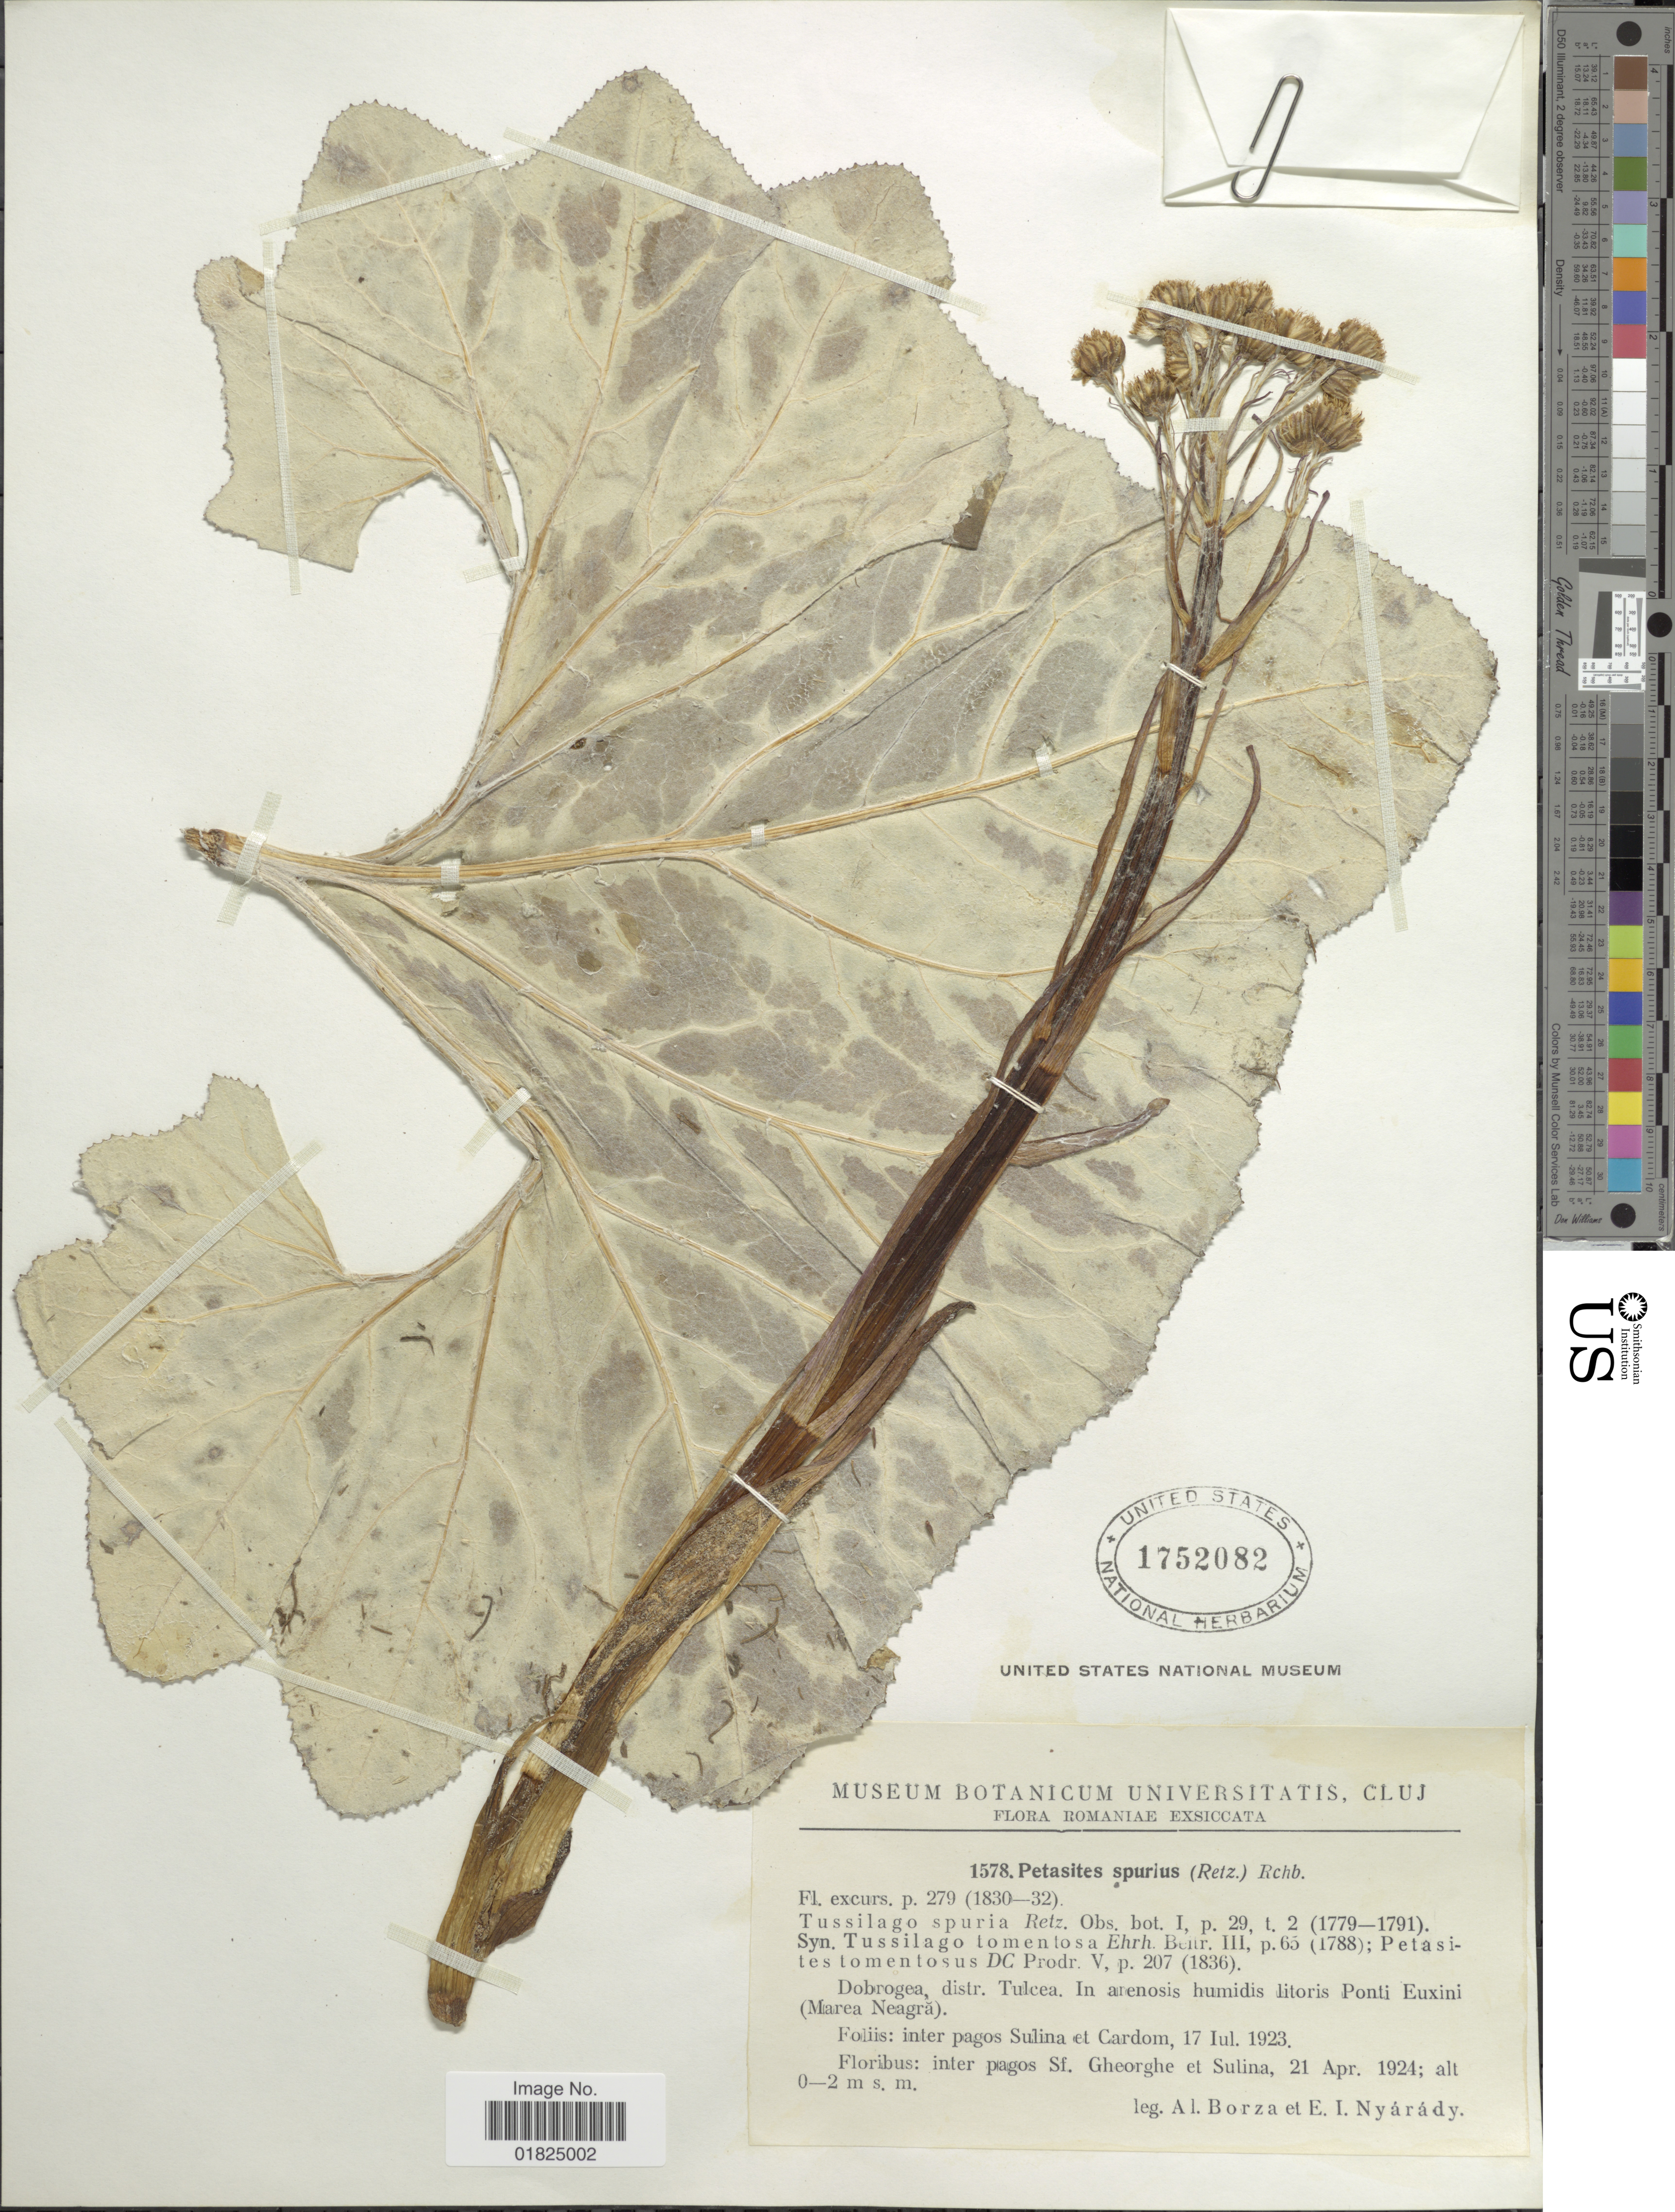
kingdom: Plantae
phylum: Tracheophyta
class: Magnoliopsida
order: Asterales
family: Asteraceae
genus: Petasites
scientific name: Petasites spurius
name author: (Retz.) Rchb.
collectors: A. Borza & E. Nyárády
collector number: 1578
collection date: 1923-07-17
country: Romania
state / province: Tulcea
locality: Dobrogea, distr. Tulcea. In arenosis humidis litoris Ponti Euxini (Marea Neagra), Follis: inter pagos Sulina et Cardom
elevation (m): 0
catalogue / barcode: US 1752082